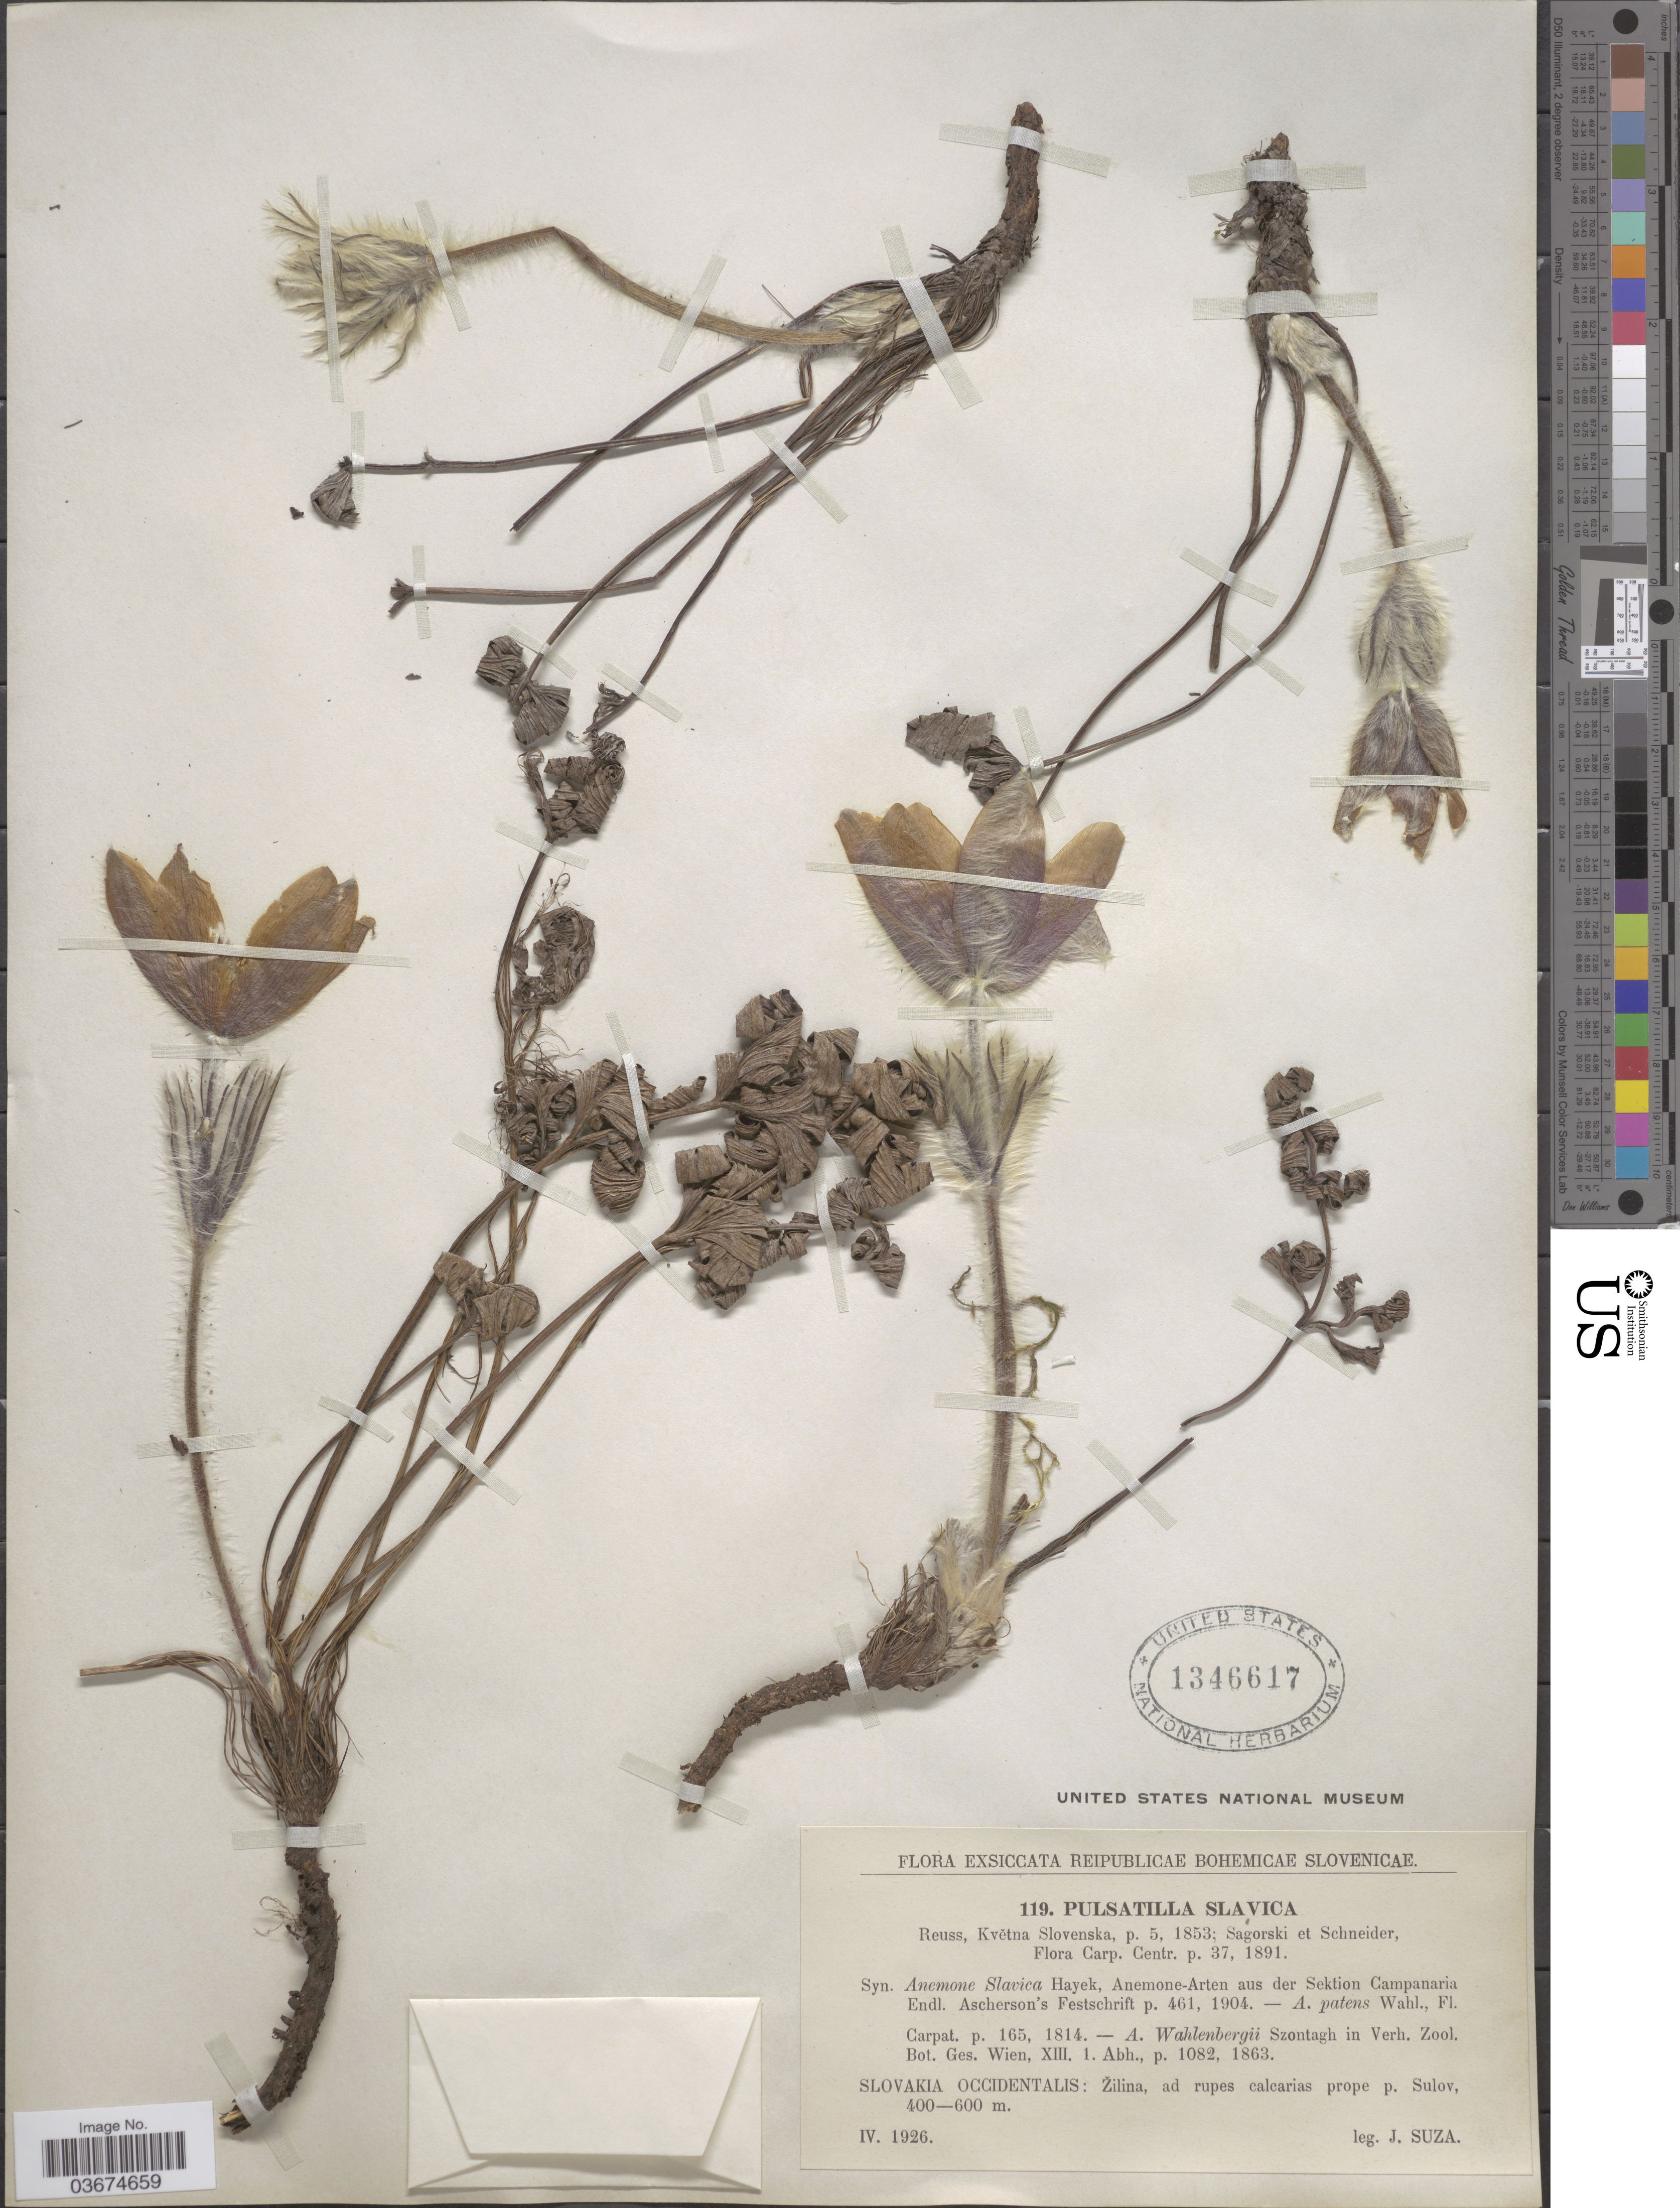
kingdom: Plantae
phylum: Tracheophyta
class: Magnoliopsida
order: Ranunculales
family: Ranunculaceae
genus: Pulsatilla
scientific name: Pulsatilla slavica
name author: (G. Reuss) G. Reuss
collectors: J. Suza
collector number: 119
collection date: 1926-04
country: Slovakia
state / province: Zilinsky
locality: Reipublicae Bohemicae Slovenicae. Slovakia Occidentalis: Žilina, ad rupes calcarias prope p. Sulov.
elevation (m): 400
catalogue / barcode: US 1346617